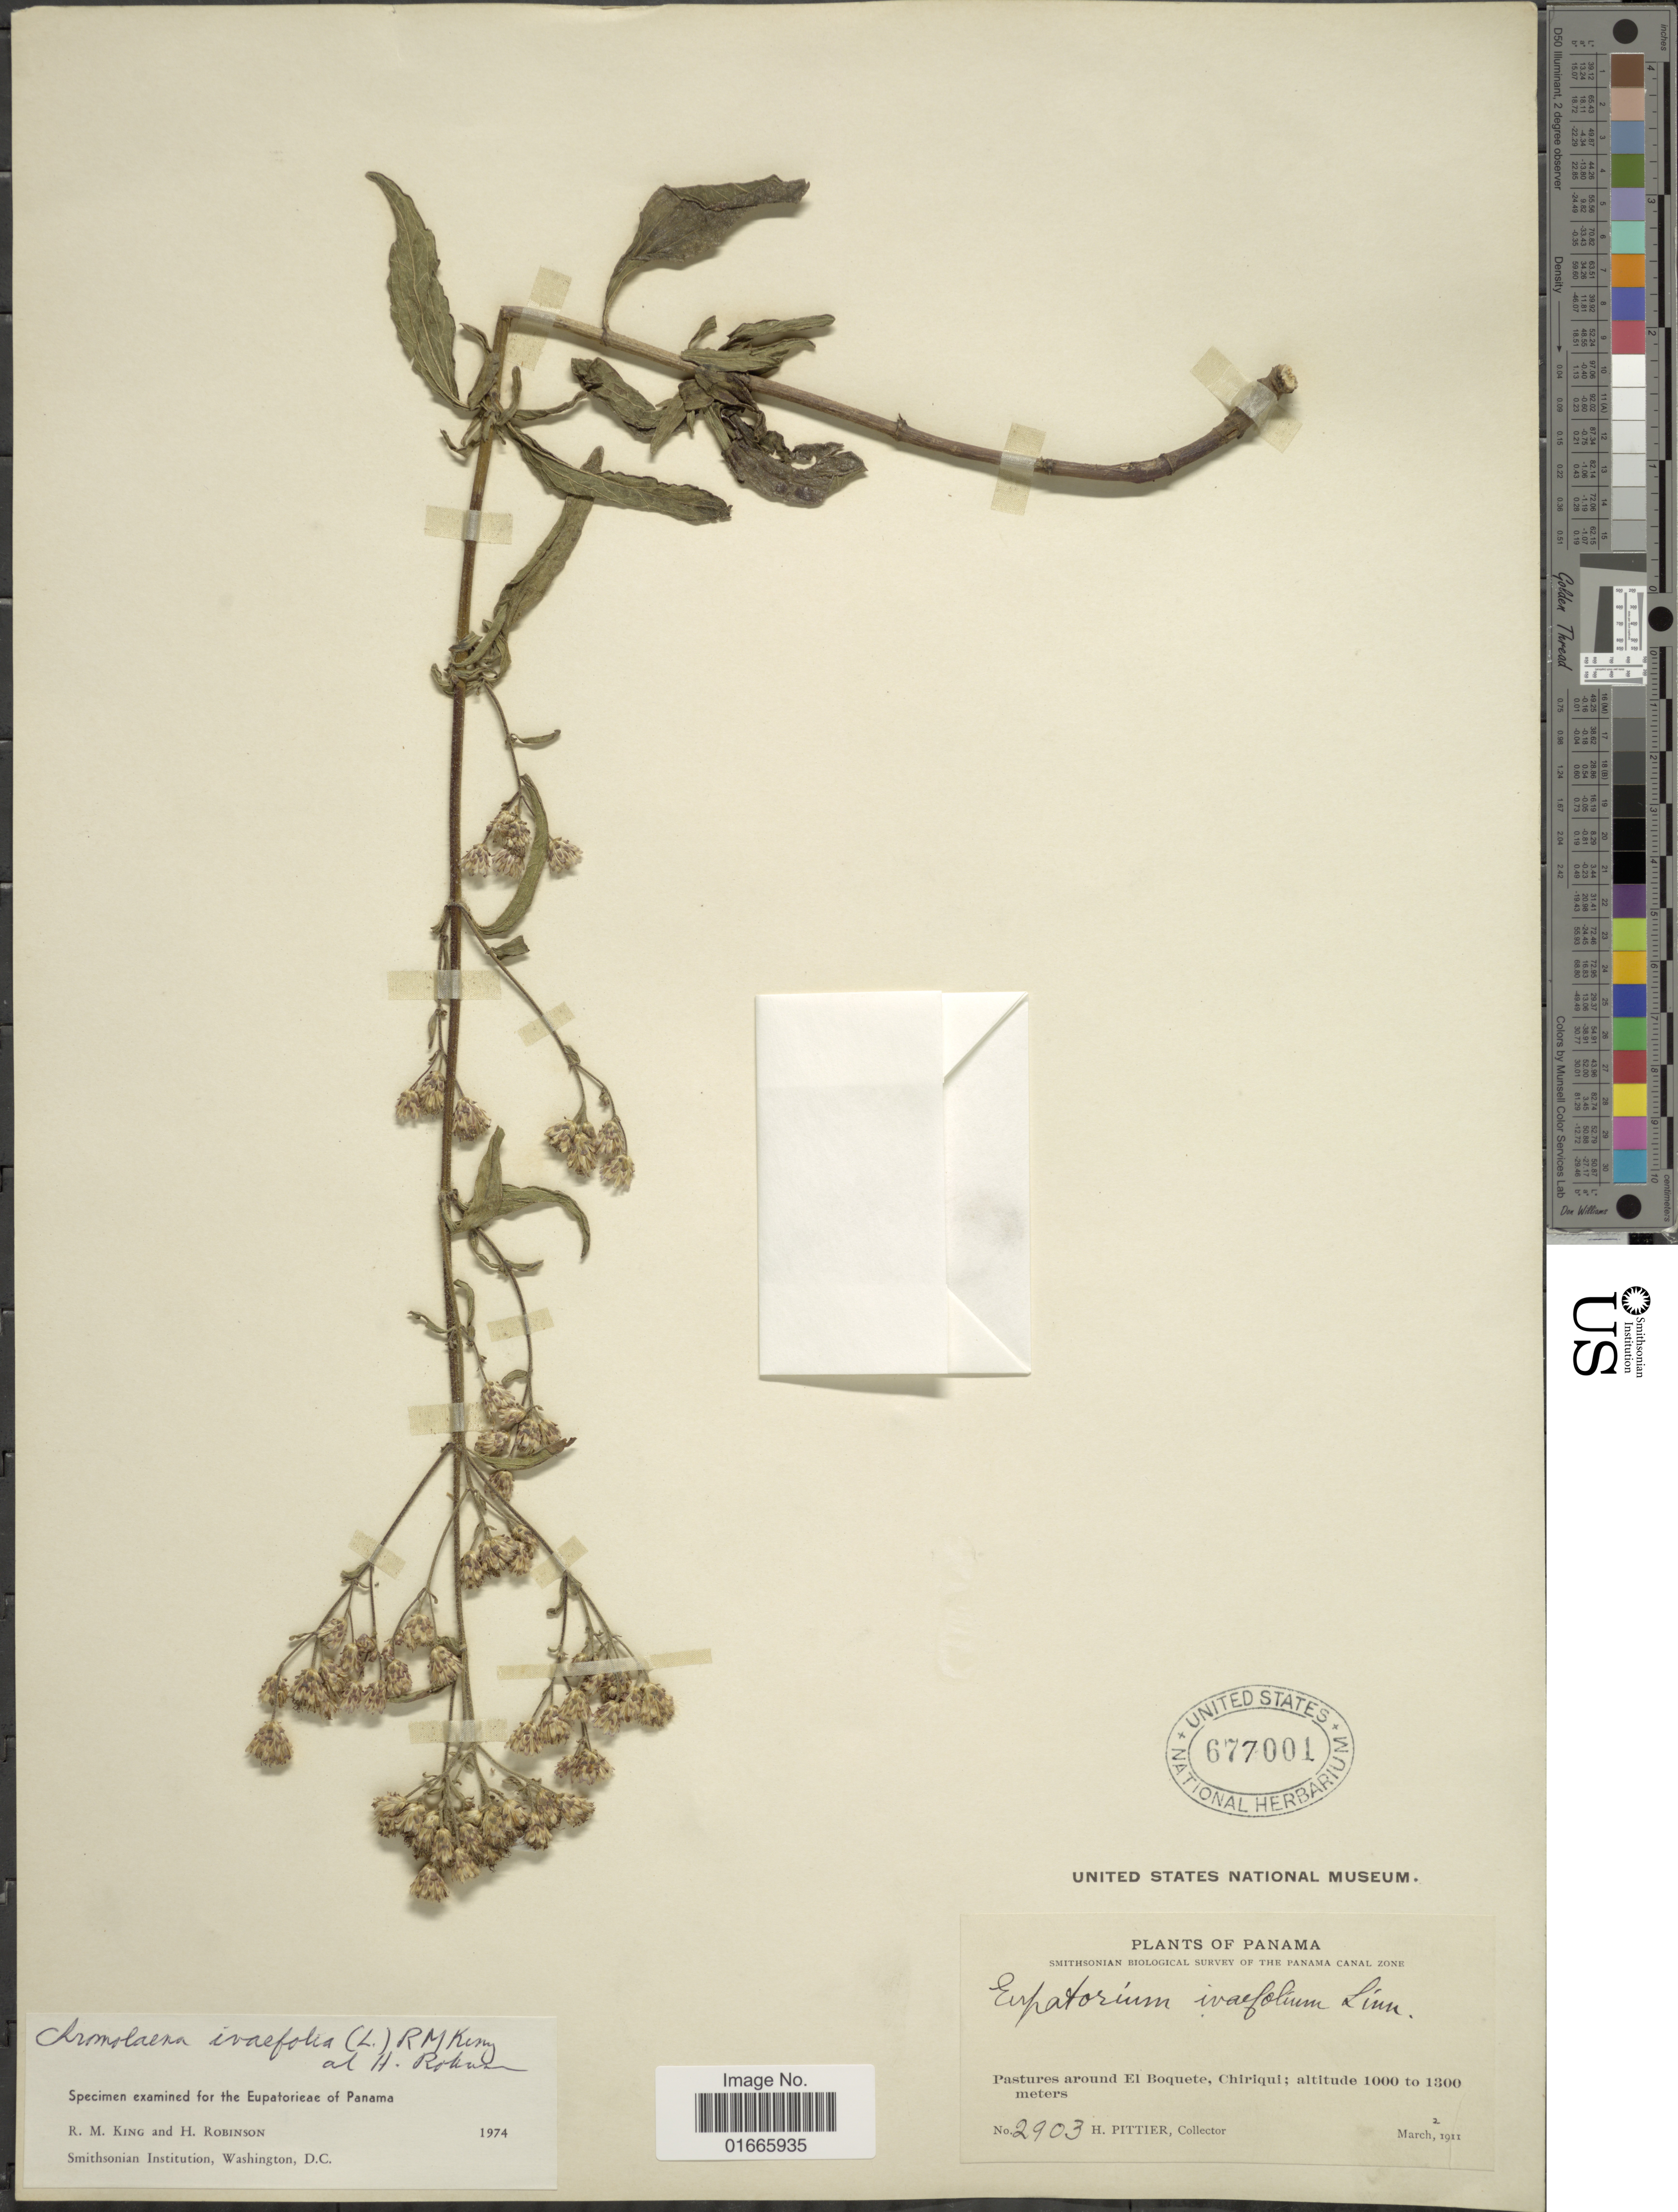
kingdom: Plantae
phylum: Tracheophyta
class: Magnoliopsida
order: Asterales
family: Asteraceae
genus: Chromolaena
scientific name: Chromolaena ivaefolia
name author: (L.) R.M. King & H. Rob.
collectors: H. F. Pittier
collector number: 2903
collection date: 1911-03-02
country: Panama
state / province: Chiriqui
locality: Pastures around El Boquete, Chiriqui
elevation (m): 1000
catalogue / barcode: US 677001